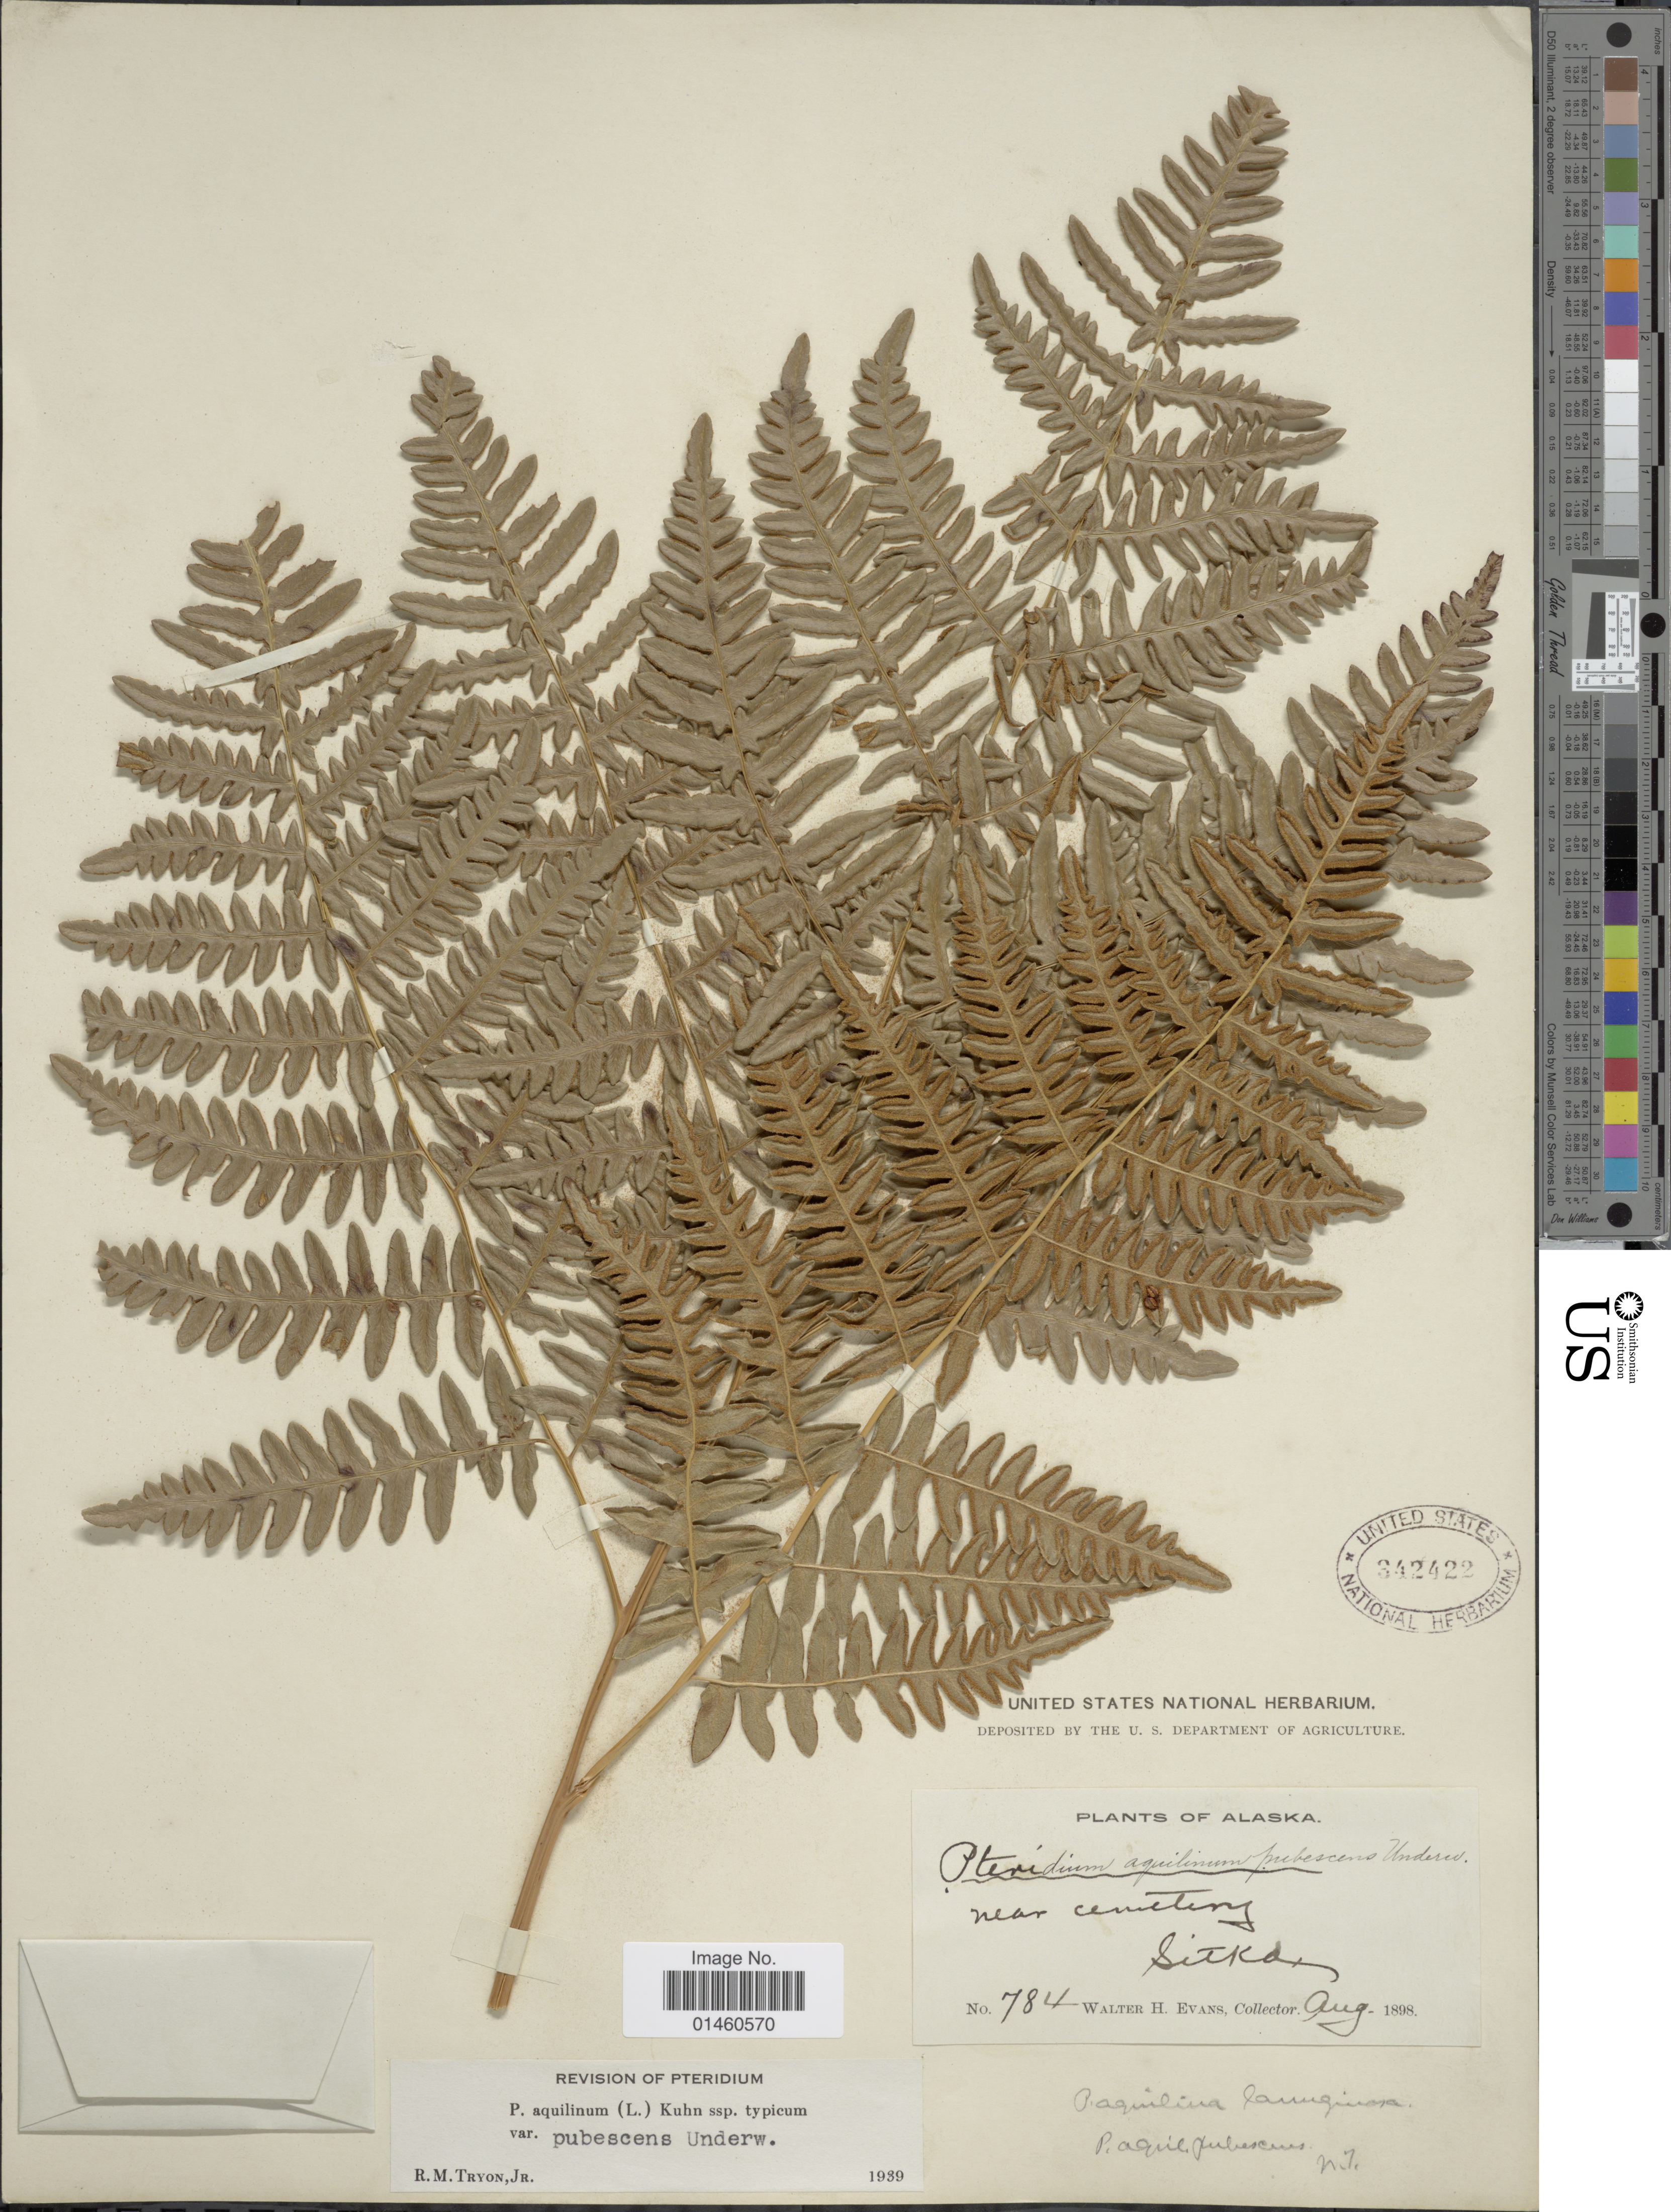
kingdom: Plantae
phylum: Tracheophyta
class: Polypodiopsida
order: Polypodiales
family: Dennstaedtiaceae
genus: Pteridium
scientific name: Pteridium pubescens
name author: (Underw.) Christenh.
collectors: W. H. Evans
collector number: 784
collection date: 1898-08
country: United States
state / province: Alaska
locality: Near cemeting Sitka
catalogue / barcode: US 342422